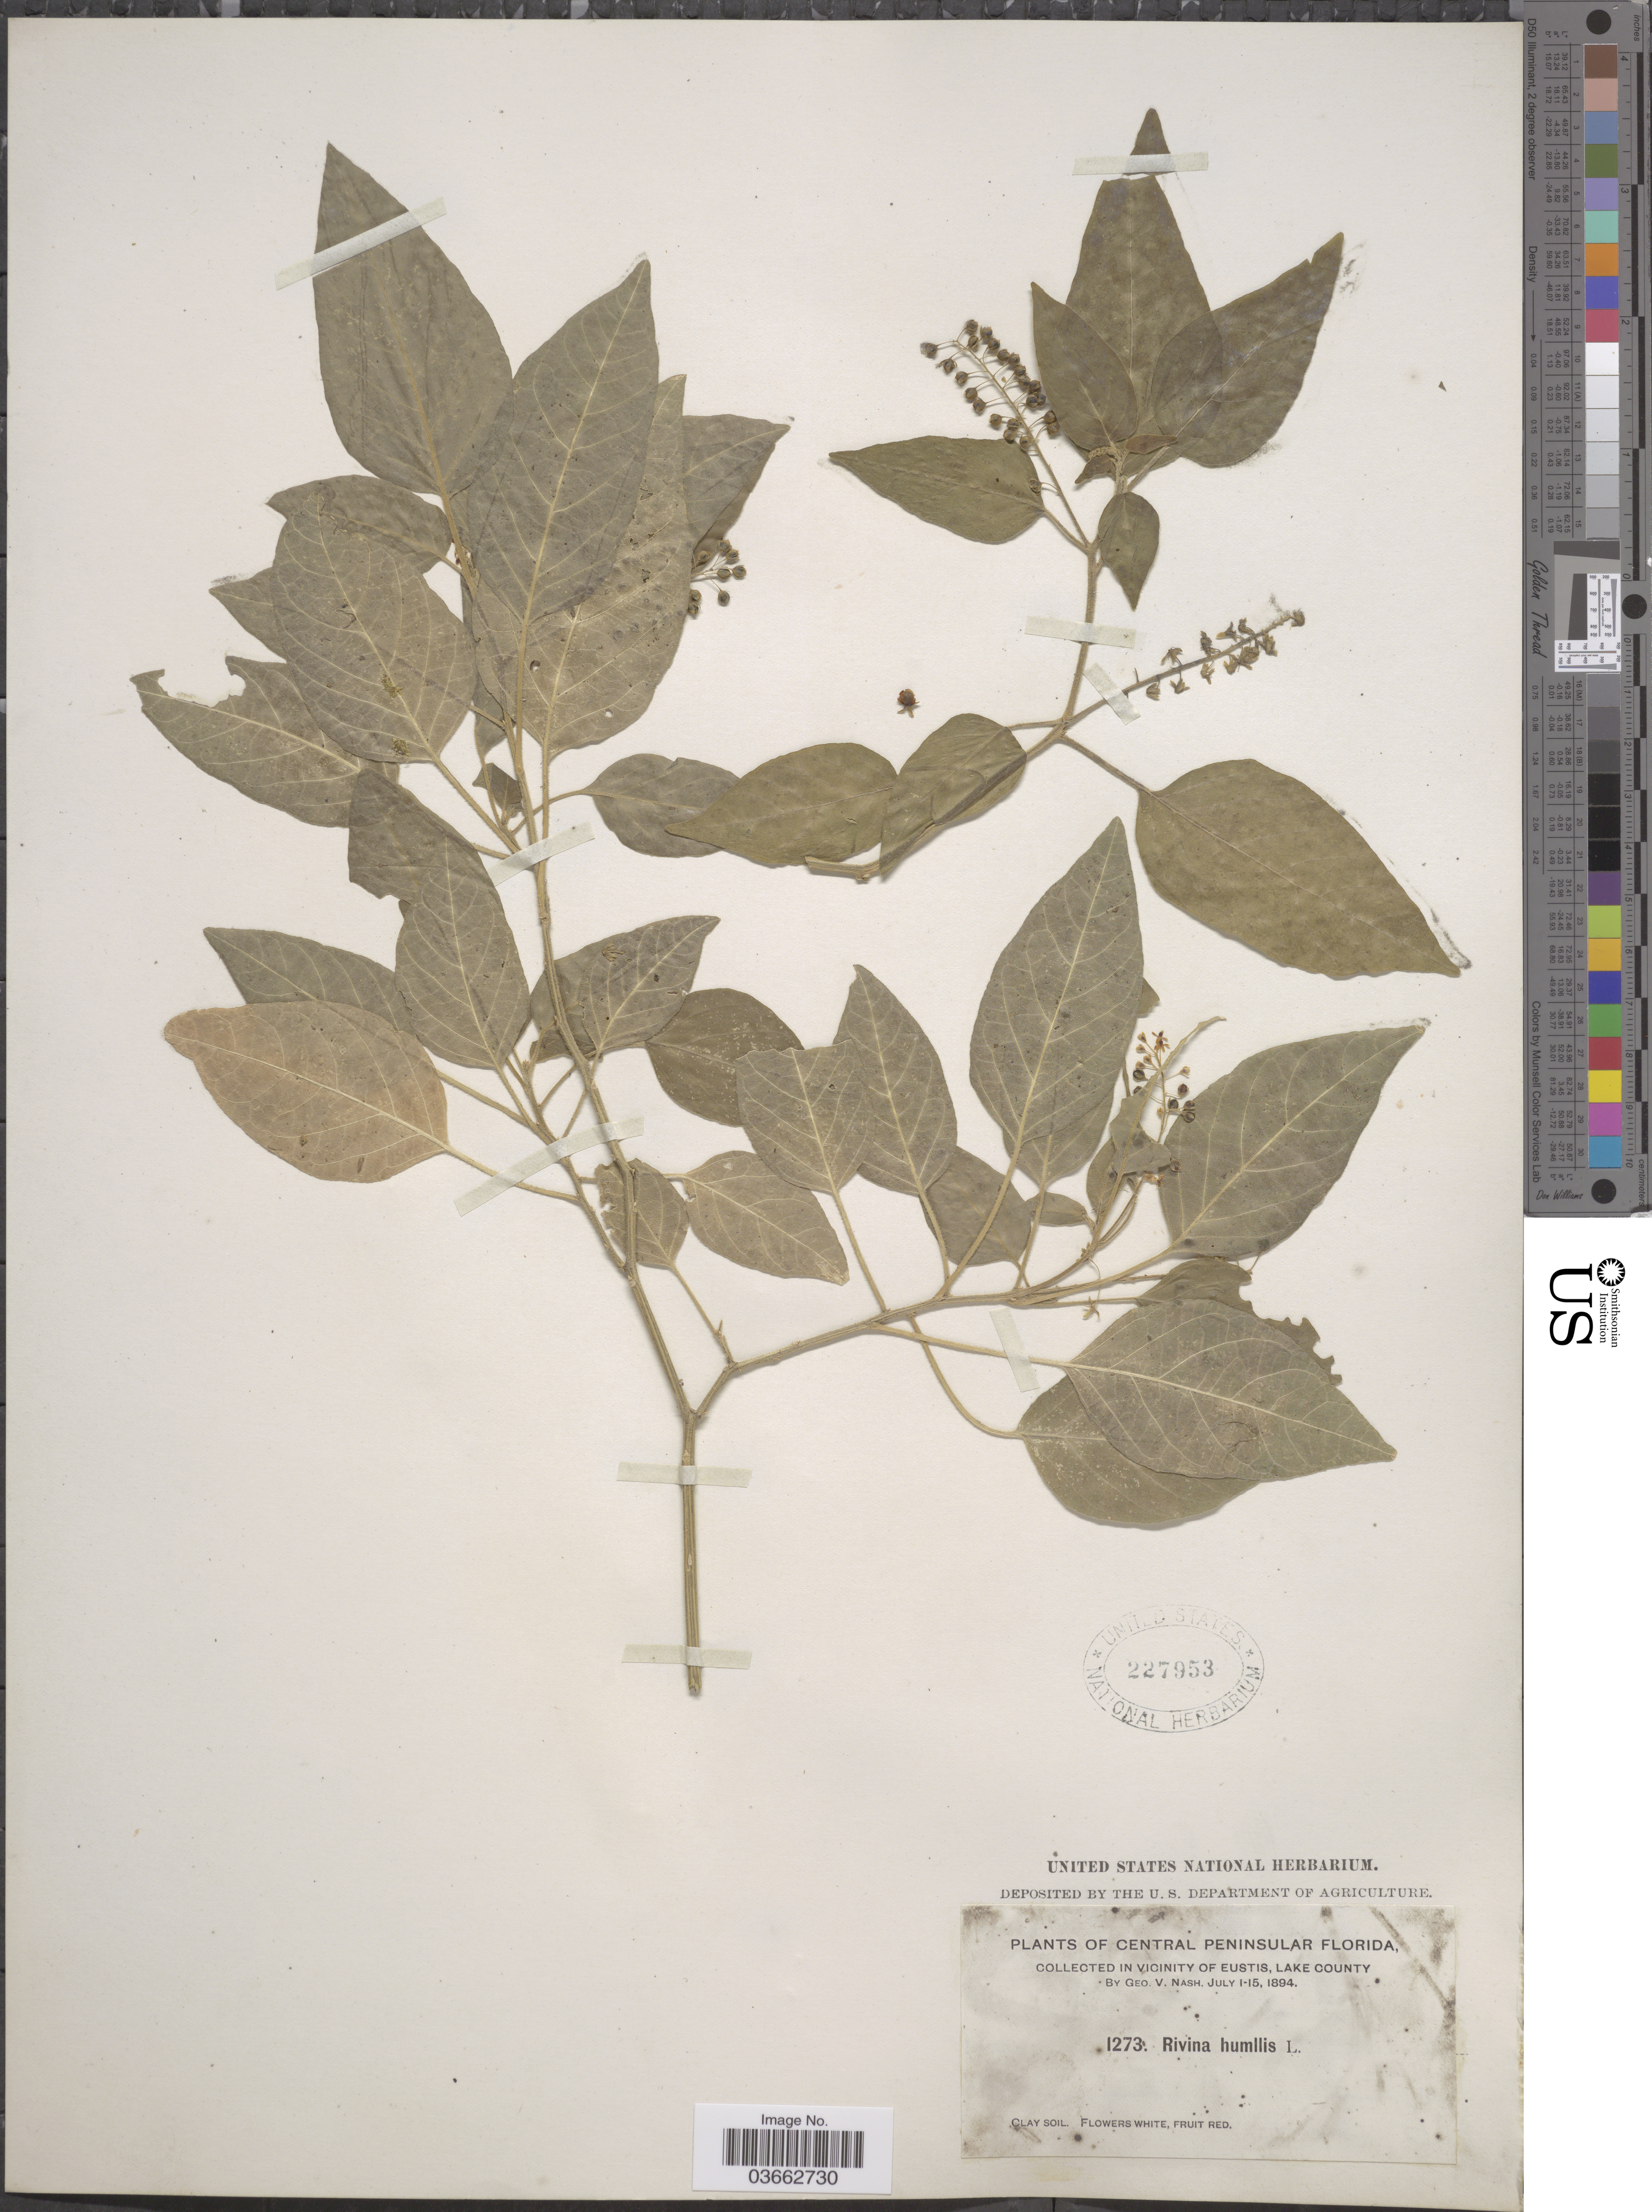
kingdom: Plantae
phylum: Tracheophyta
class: Magnoliopsida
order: Caryophyllales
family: Phytolaccaceae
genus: Rivina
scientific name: Rivina humilis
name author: L.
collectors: G. V. Nash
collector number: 1273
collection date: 1894-07-01/1894-07-15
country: United States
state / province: Florida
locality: Central Peninsular Florida. In vicinity of Eustis, Lake County.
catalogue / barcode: US 227953